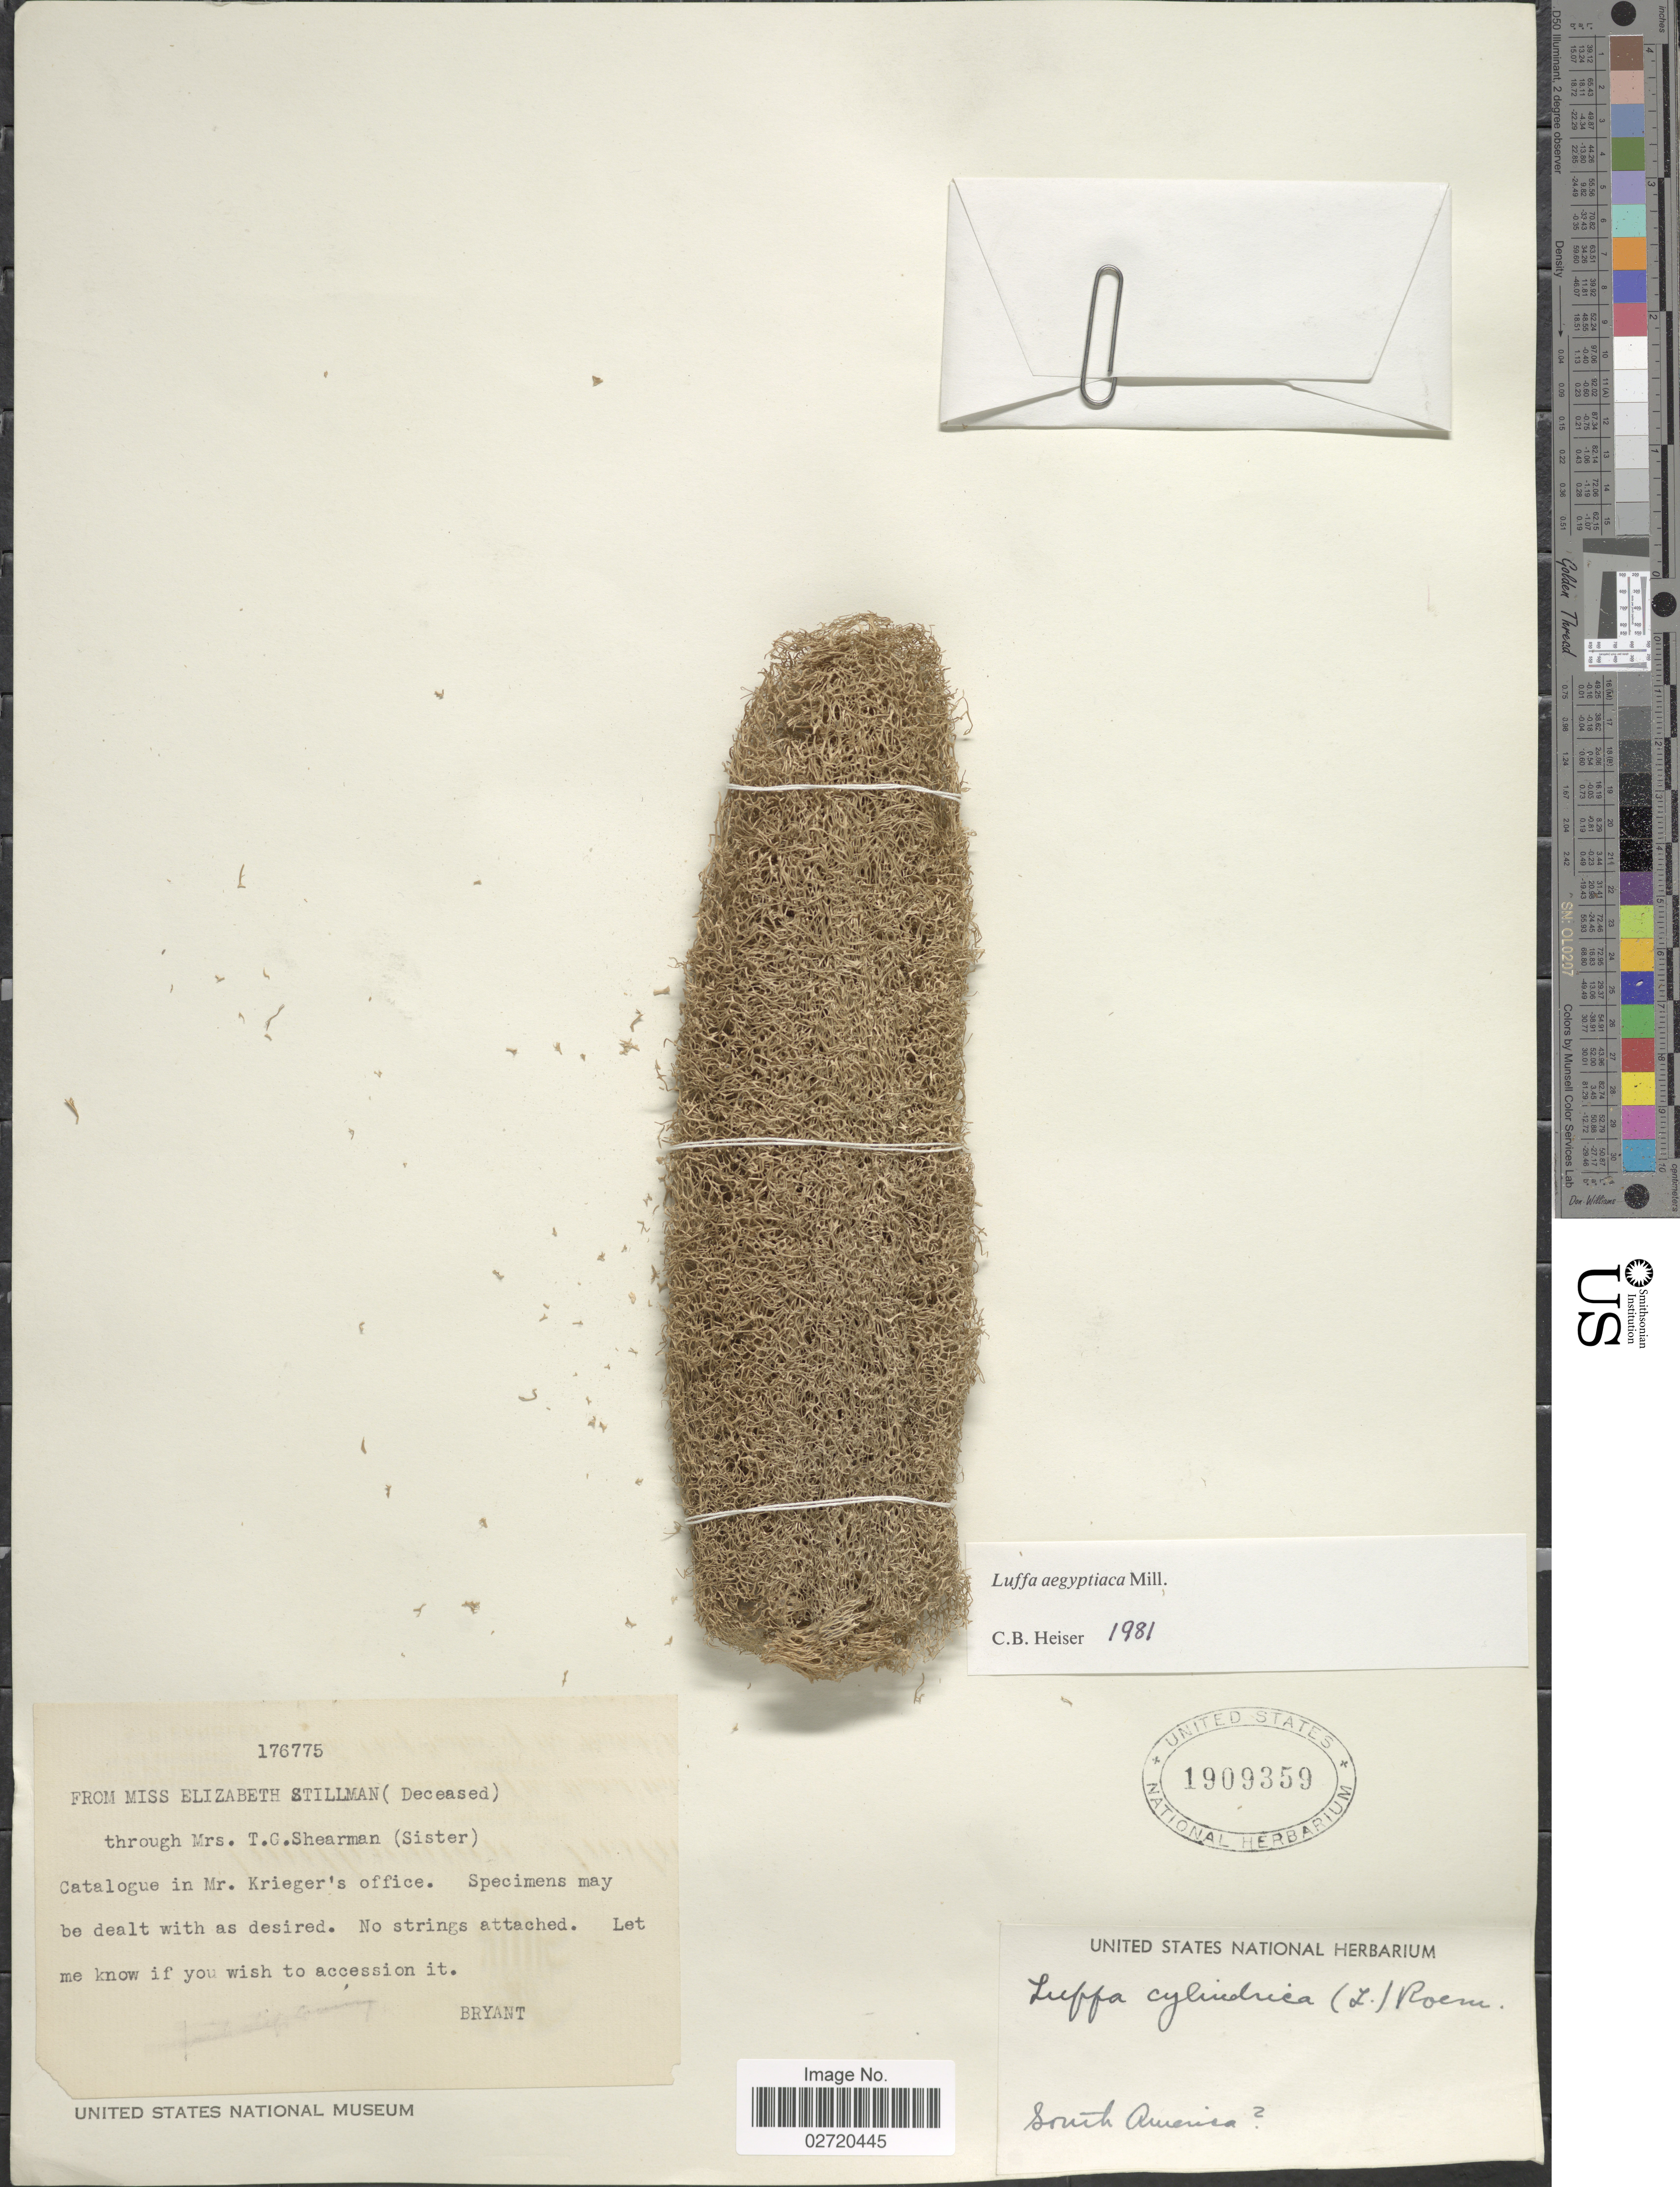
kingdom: Plantae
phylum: Tracheophyta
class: Magnoliopsida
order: Cucurbitales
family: Cucurbitaceae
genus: Luffa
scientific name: Luffa aegyptiaca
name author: Mill.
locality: South America [unsure placement]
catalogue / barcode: US 1909359